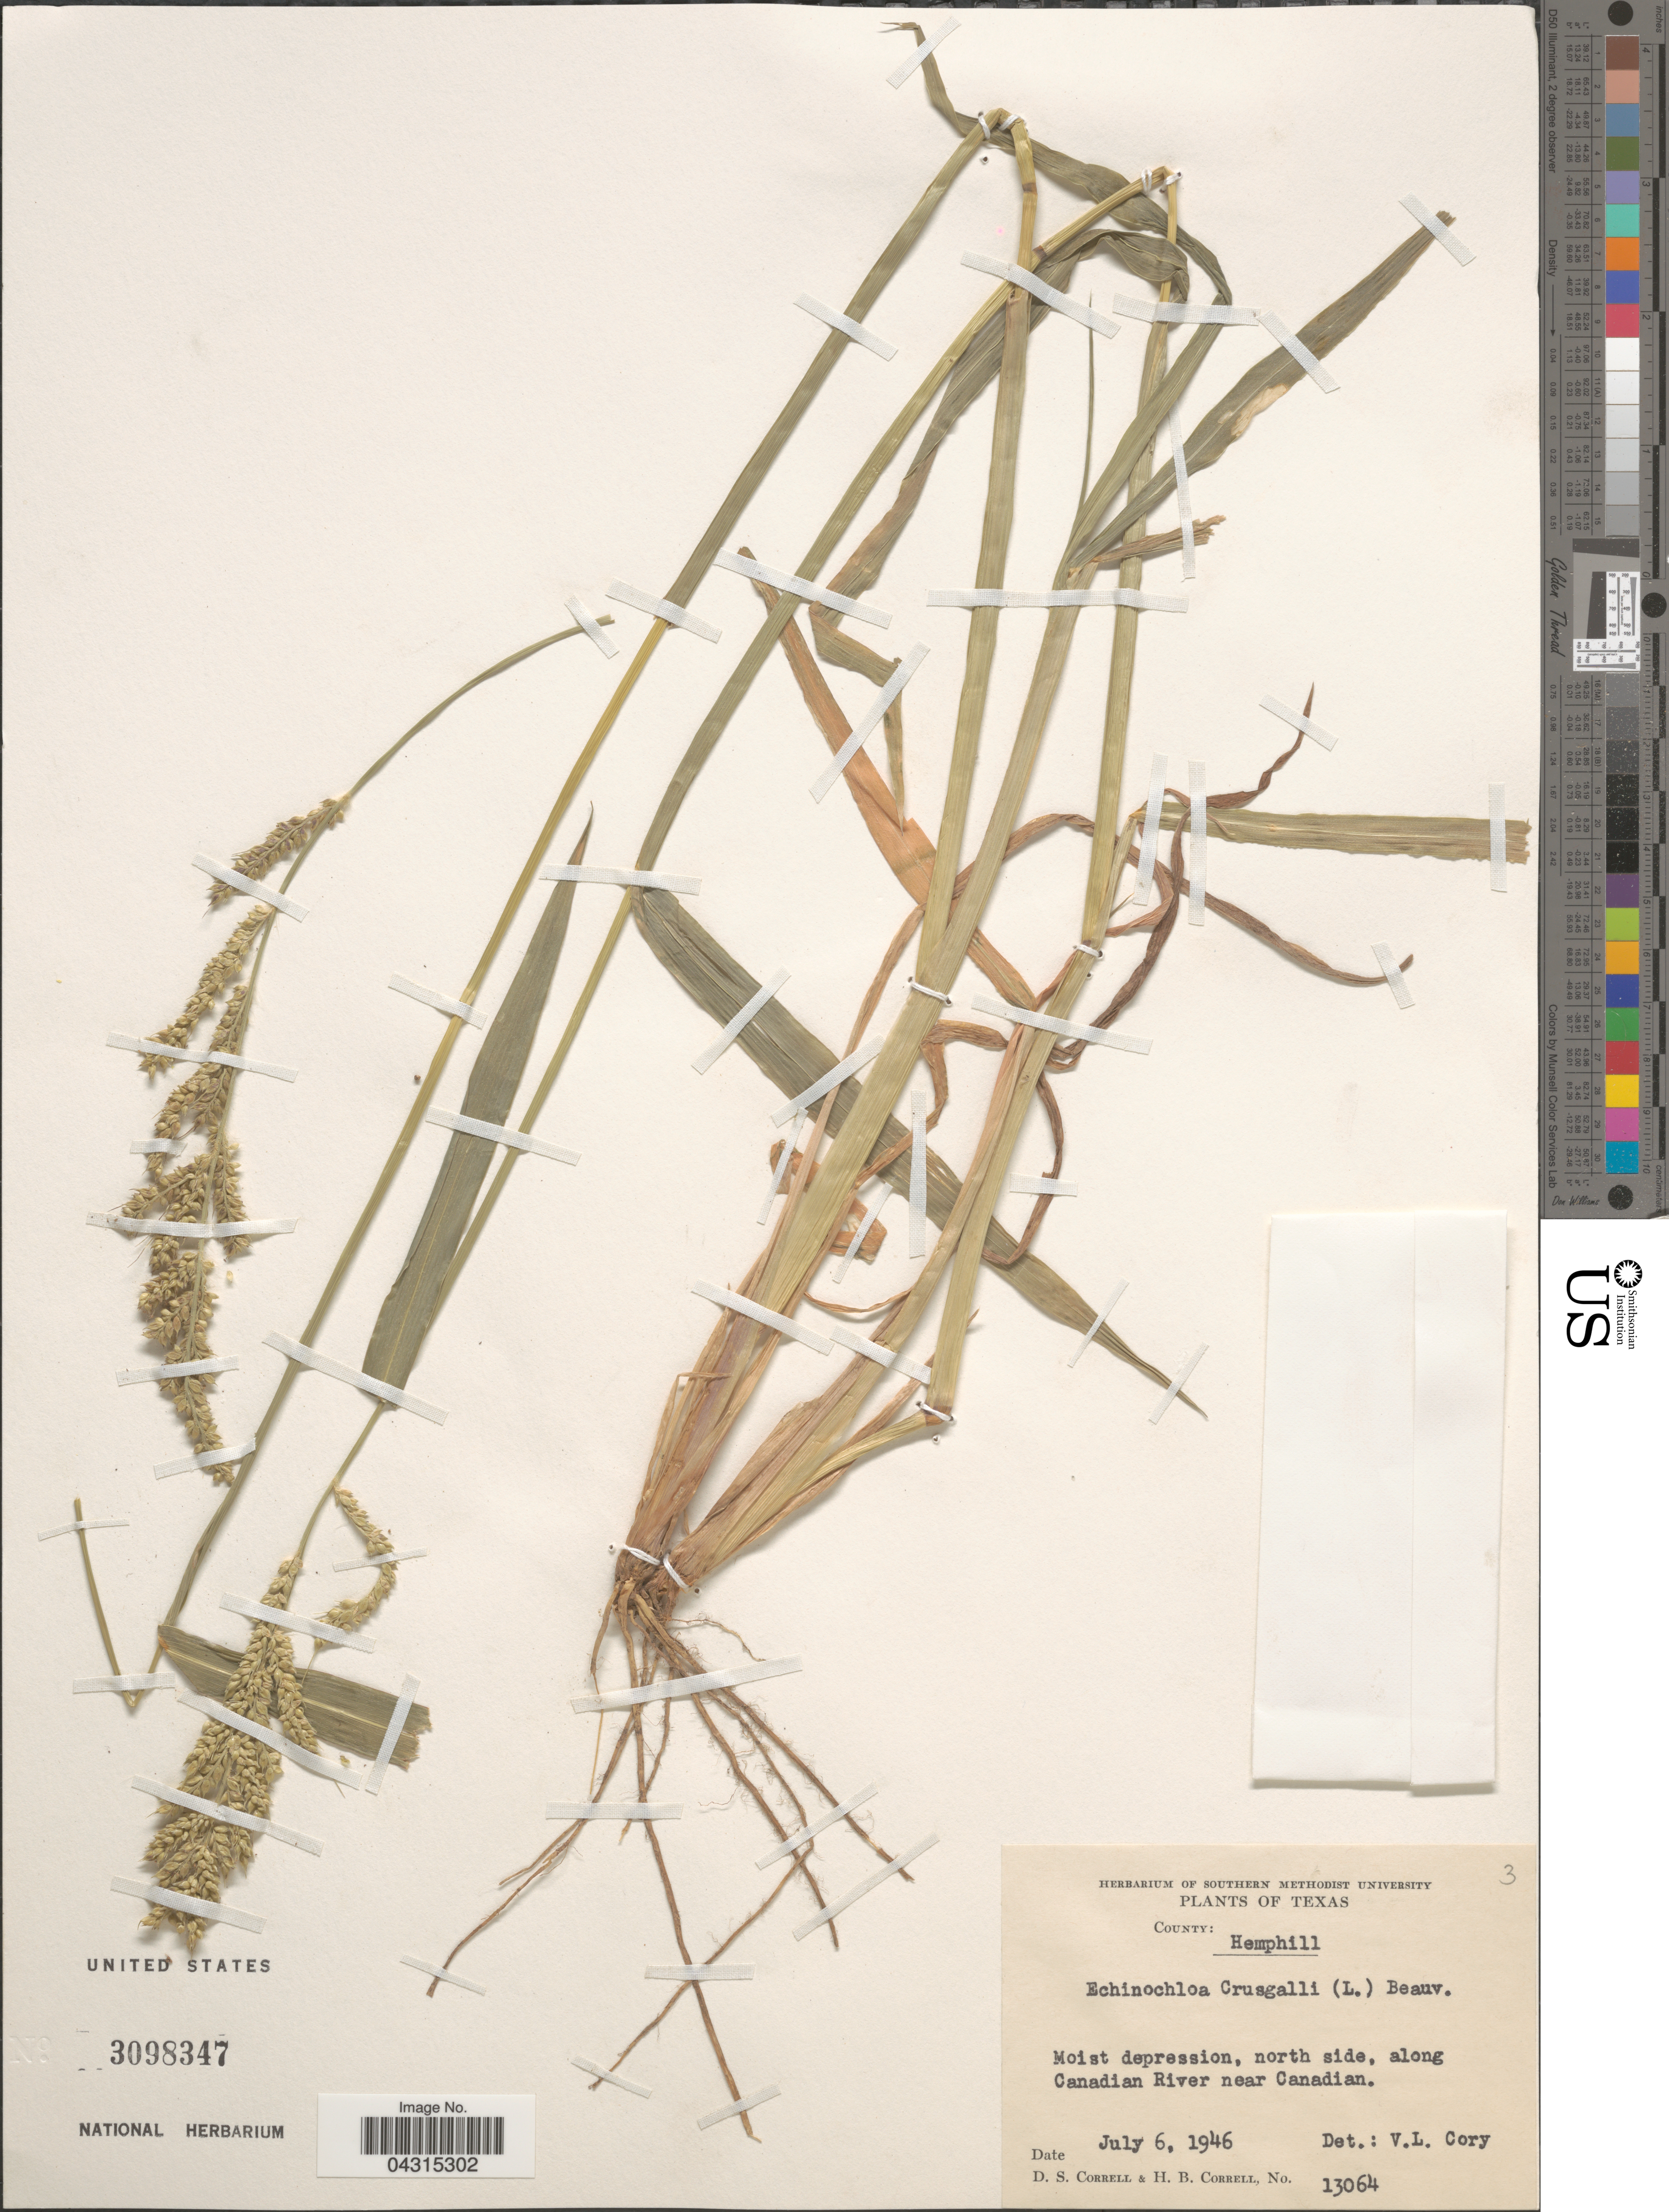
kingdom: Plantae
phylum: Tracheophyta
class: Liliopsida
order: Poales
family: Poaceae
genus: Echinochloa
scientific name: Echinochloa crus-galli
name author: (L.) P. Beauv.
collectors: D. S. Correll & H. Correll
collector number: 13064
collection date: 1946-07-06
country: United States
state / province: Texas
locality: County: Hemphill. Moist depression, north side, along Canadian River near Canadian.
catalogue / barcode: US 3098347